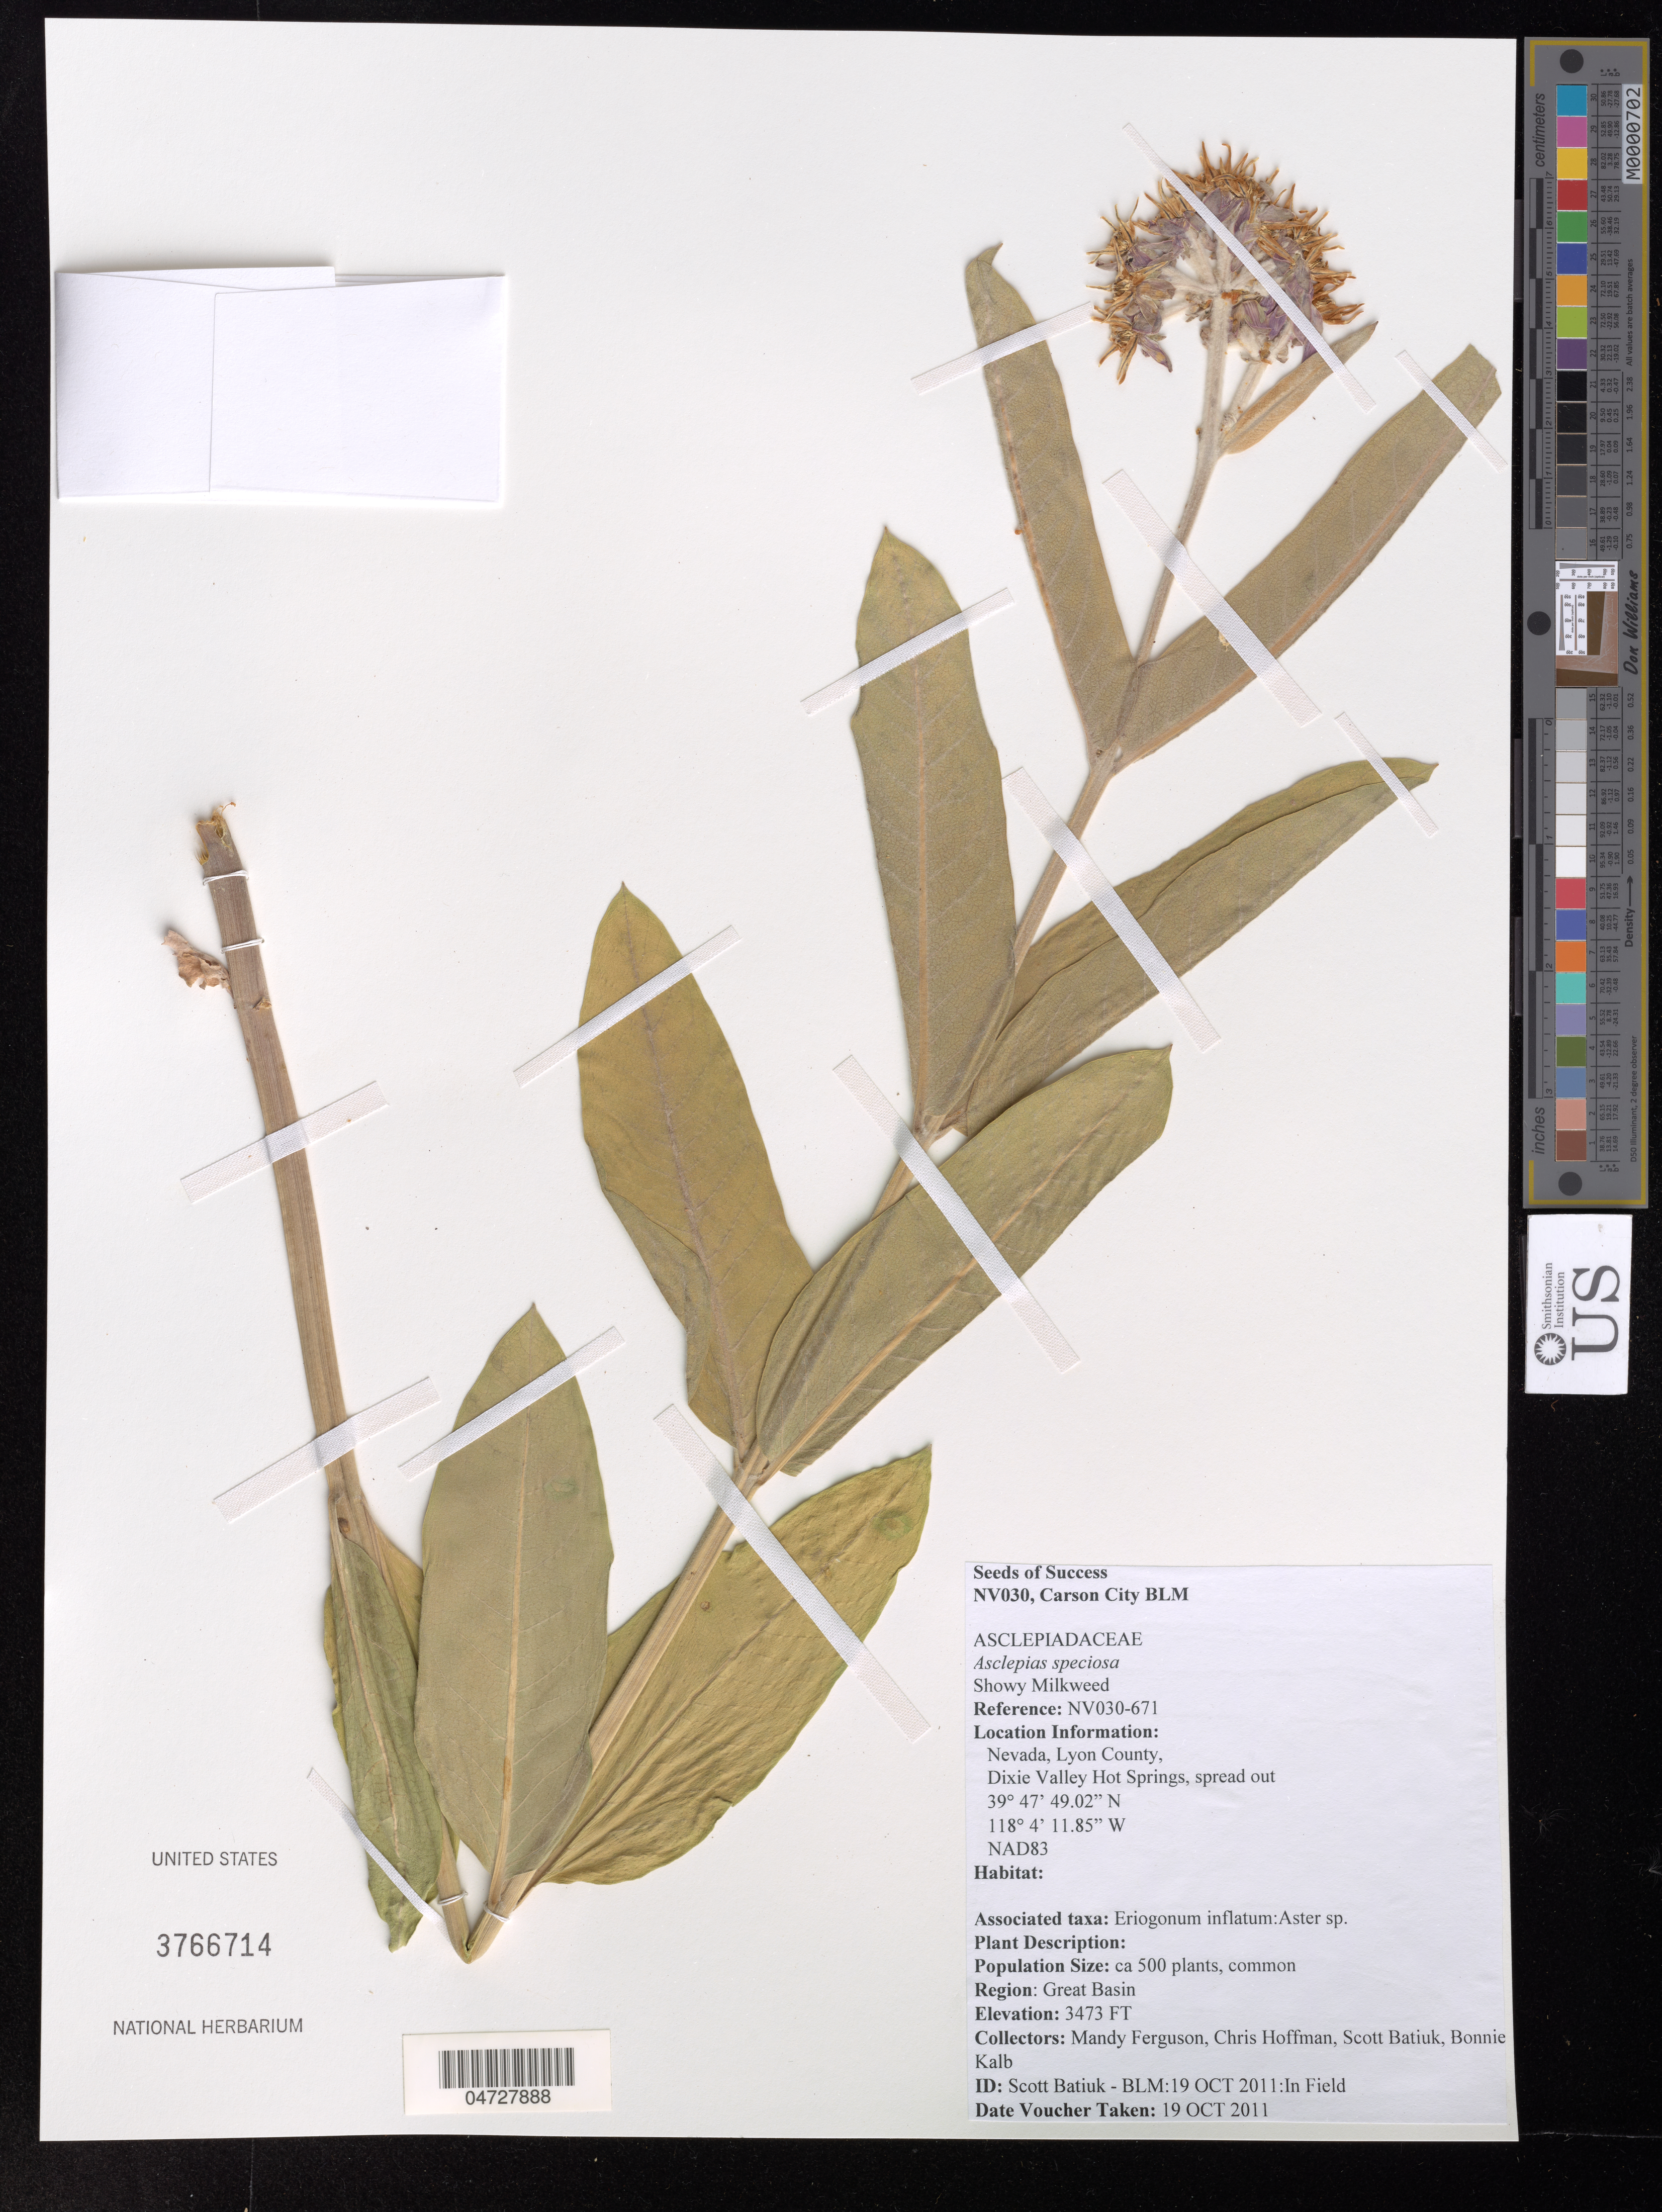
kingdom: Plantae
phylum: Tracheophyta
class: Magnoliopsida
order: Gentianales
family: Apocynaceae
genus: Asclepias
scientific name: Asclepias speciosa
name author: Torr.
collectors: M. Ferguson, C. Hoffman, S. Batiuk & B. Kalb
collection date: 2011-10-19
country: United States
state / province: Nevada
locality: Lyon County, Dixie Valley Hot Springs.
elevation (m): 1059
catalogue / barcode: US 3766714